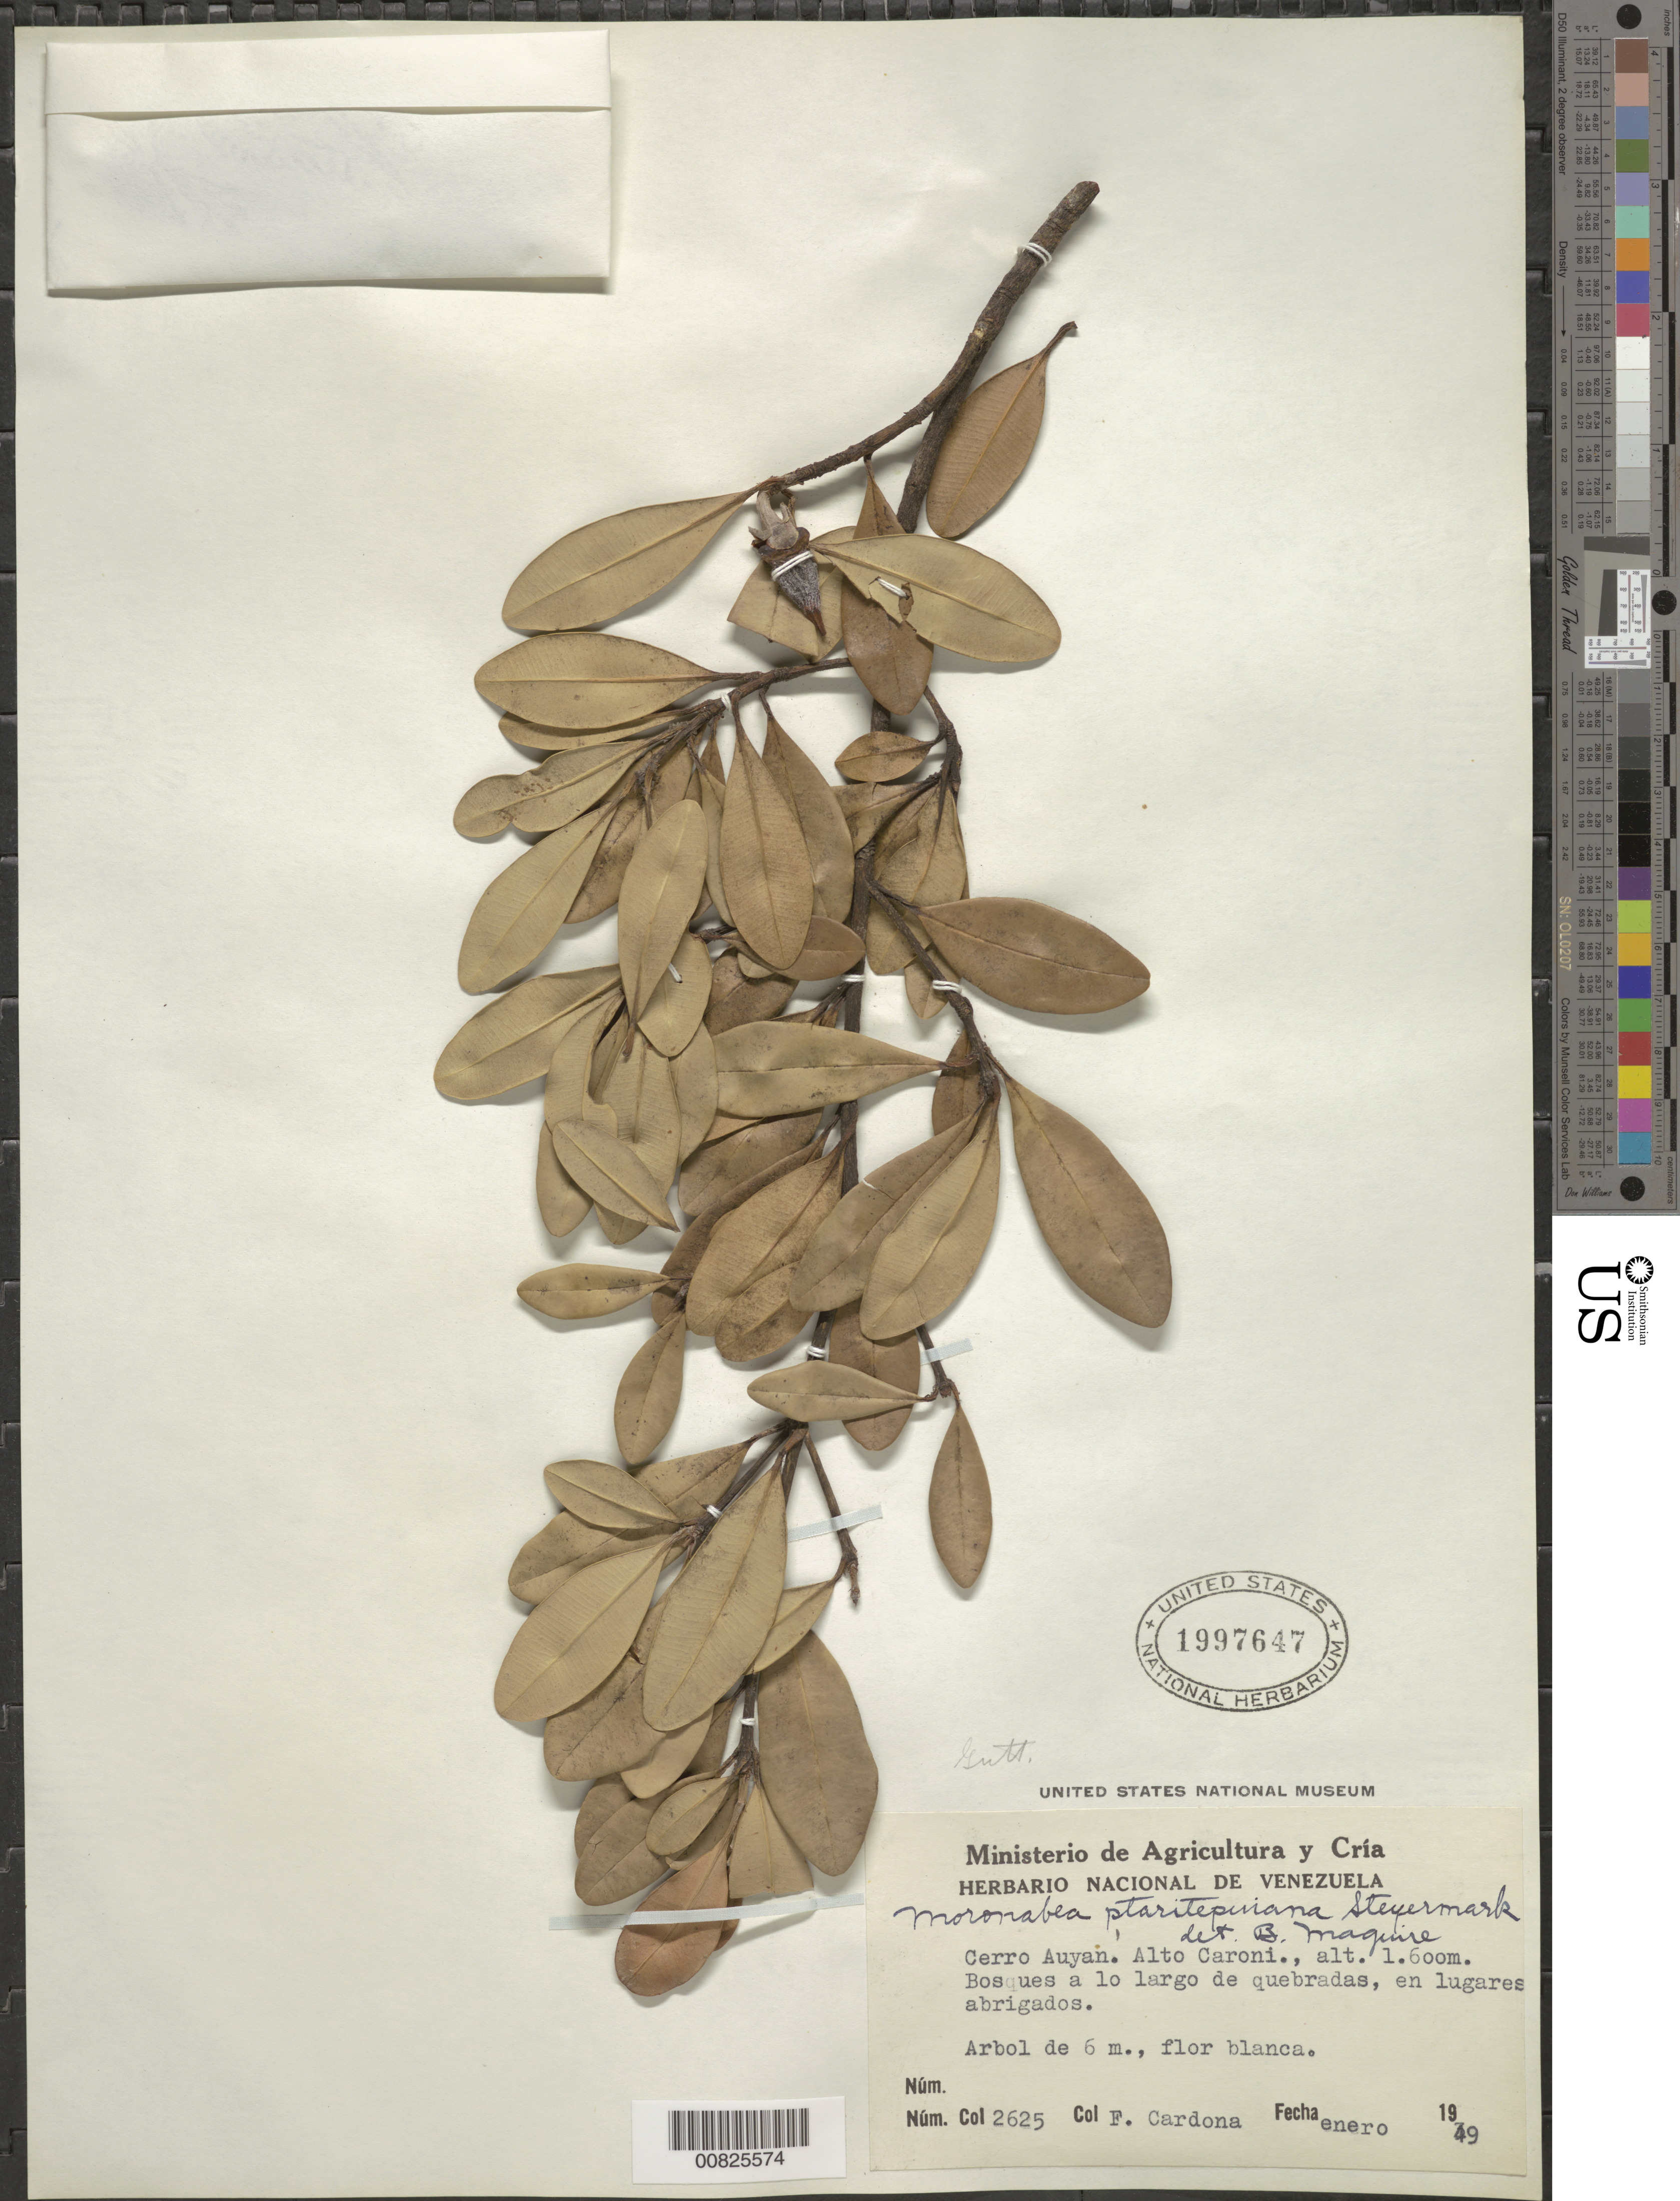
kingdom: Plantae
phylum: Tracheophyta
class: Magnoliopsida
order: Malpighiales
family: Clusiaceae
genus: Moronobea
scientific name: Moronobea ptaritepuiana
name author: Steyerm.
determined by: Maguire, Bassett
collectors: F. Cardona Puig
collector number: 2625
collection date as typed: Jan-49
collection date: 1949-01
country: Venezuela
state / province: Bolívar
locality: Cerro Auyantepuí, Alto Río Caroní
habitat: Bosques a lo largo de quebradas, en lugares abrigados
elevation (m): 1600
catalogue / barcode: US 1997647